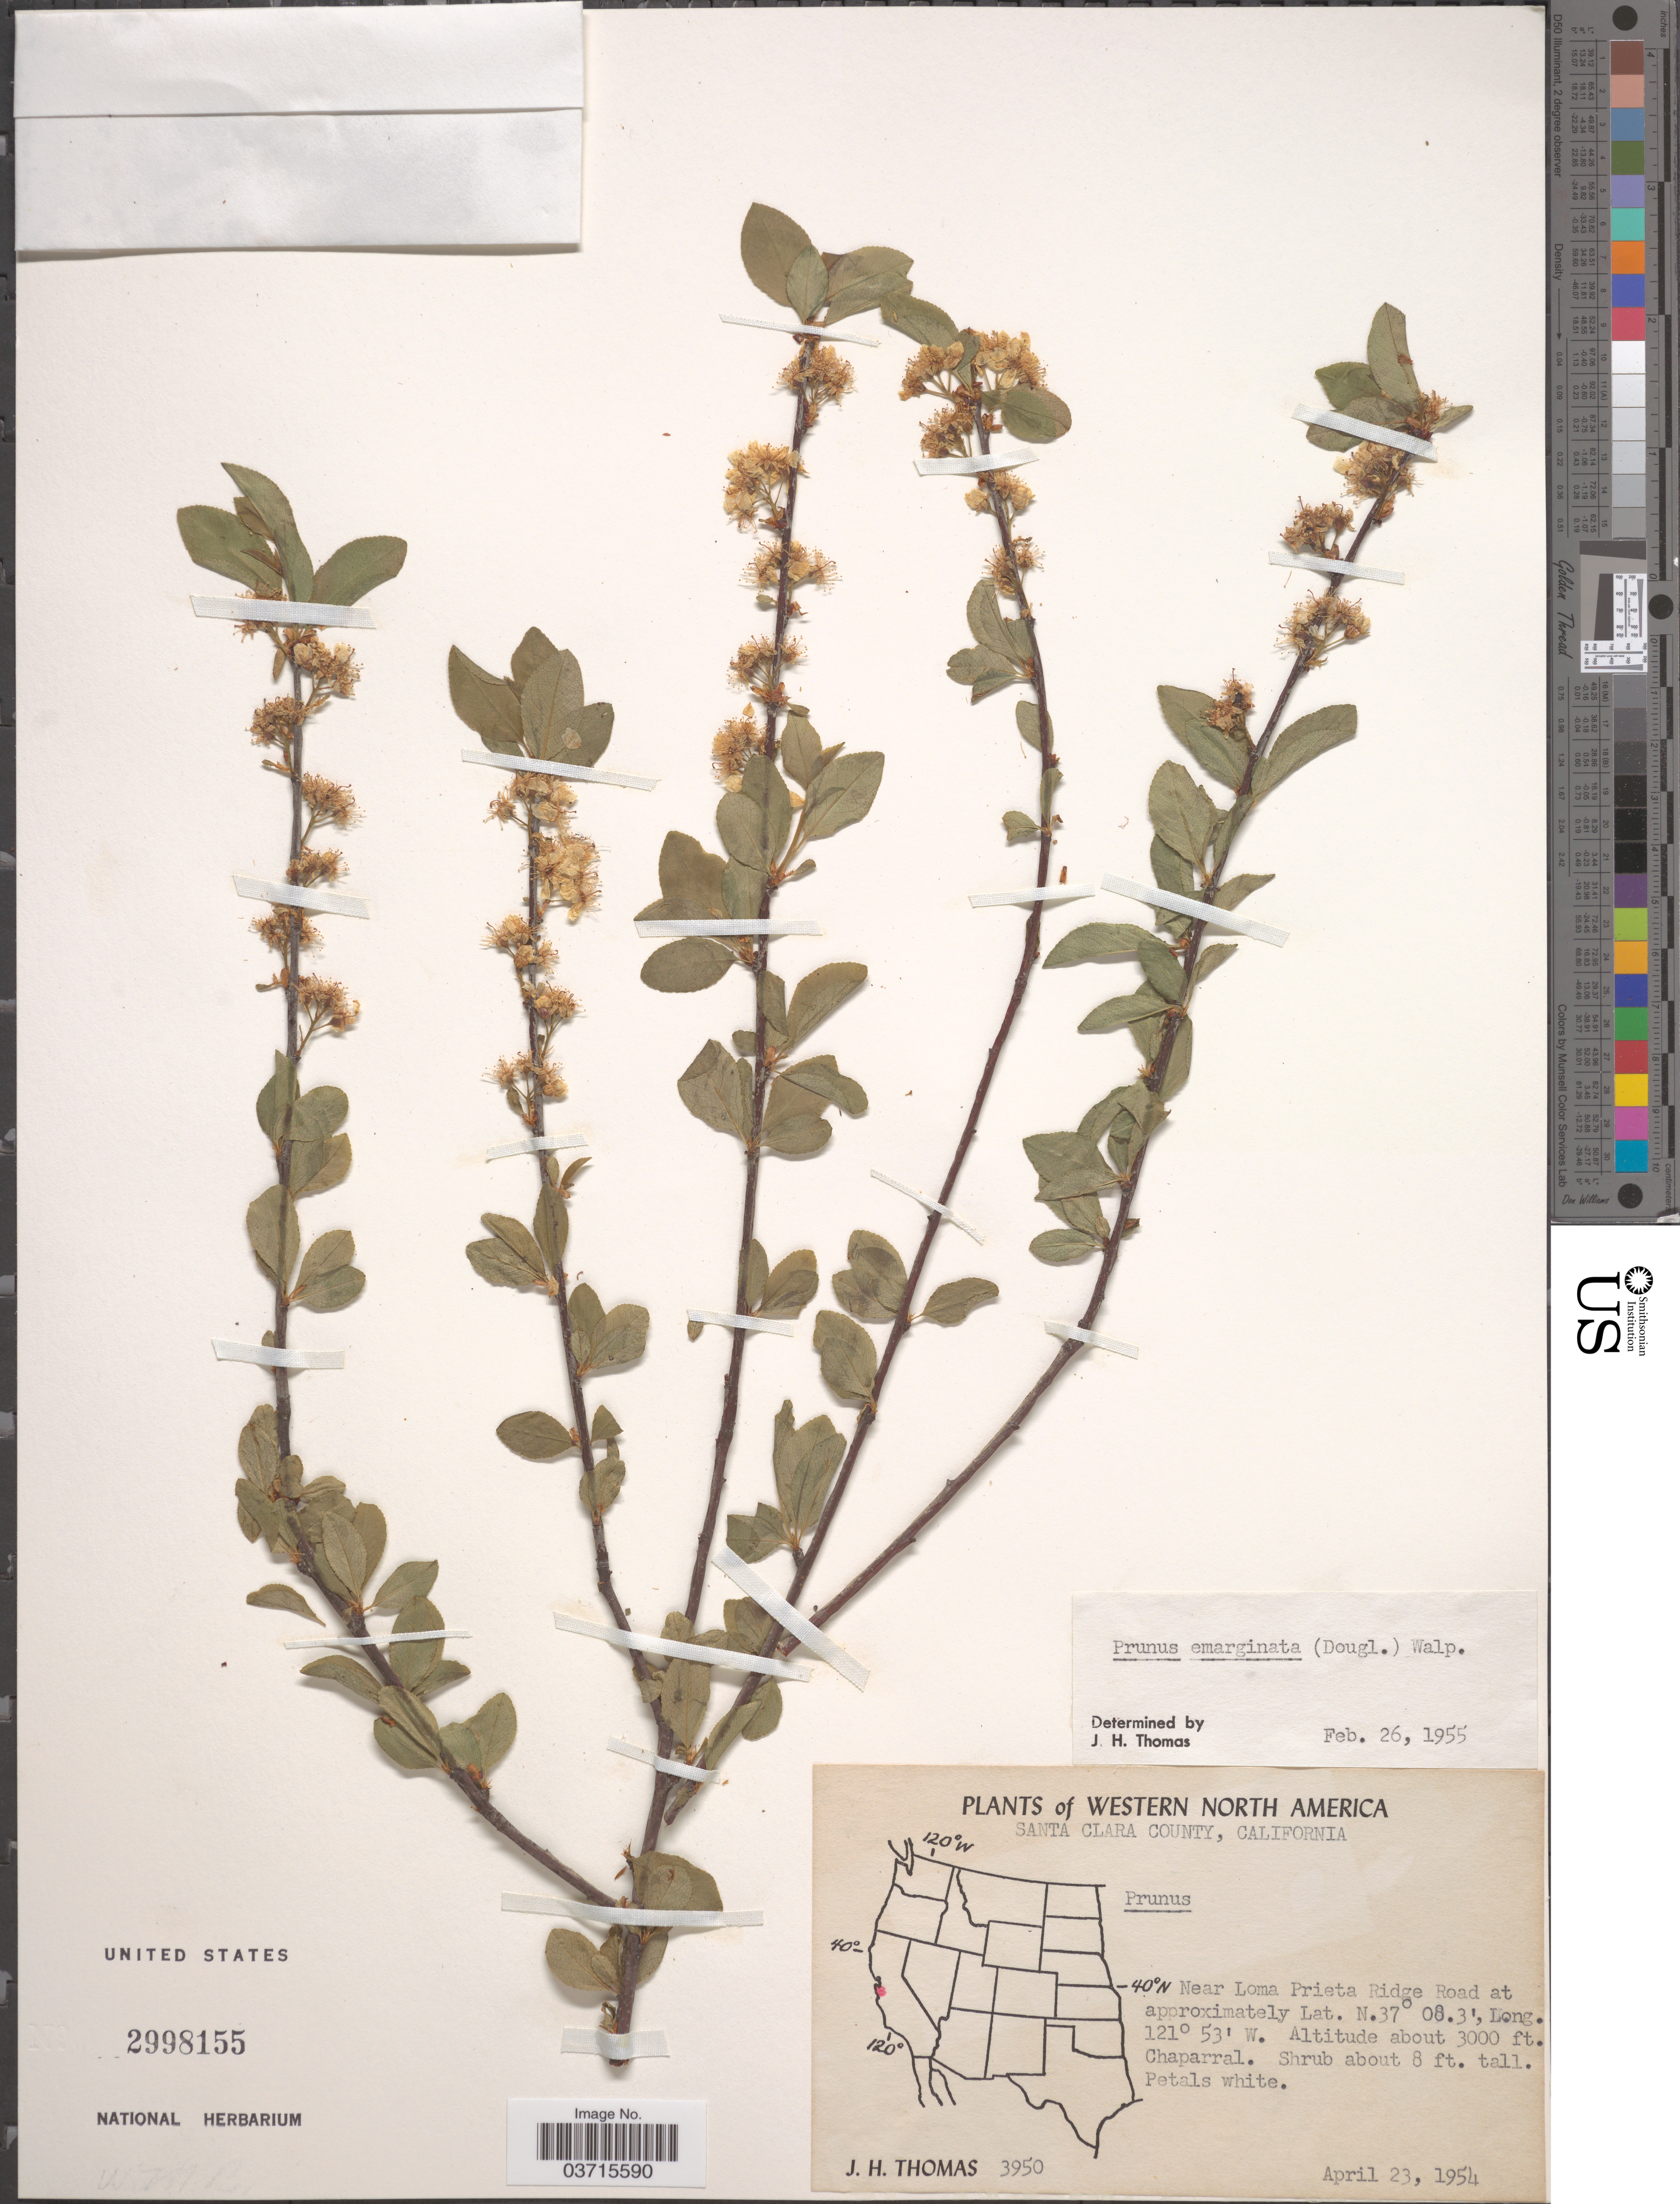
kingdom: Plantae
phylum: Tracheophyta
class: Magnoliopsida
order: Rosales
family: Rosaceae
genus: Prunus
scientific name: Prunus emarginata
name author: (Douglas ex Hook.) Eaton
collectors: J. H. Thomas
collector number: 3950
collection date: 1954-04-23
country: United States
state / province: California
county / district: Santa Clara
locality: Western North America. Santa Clara County. Near Loma Prieta Ridge Road.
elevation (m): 914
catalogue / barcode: US 2998155